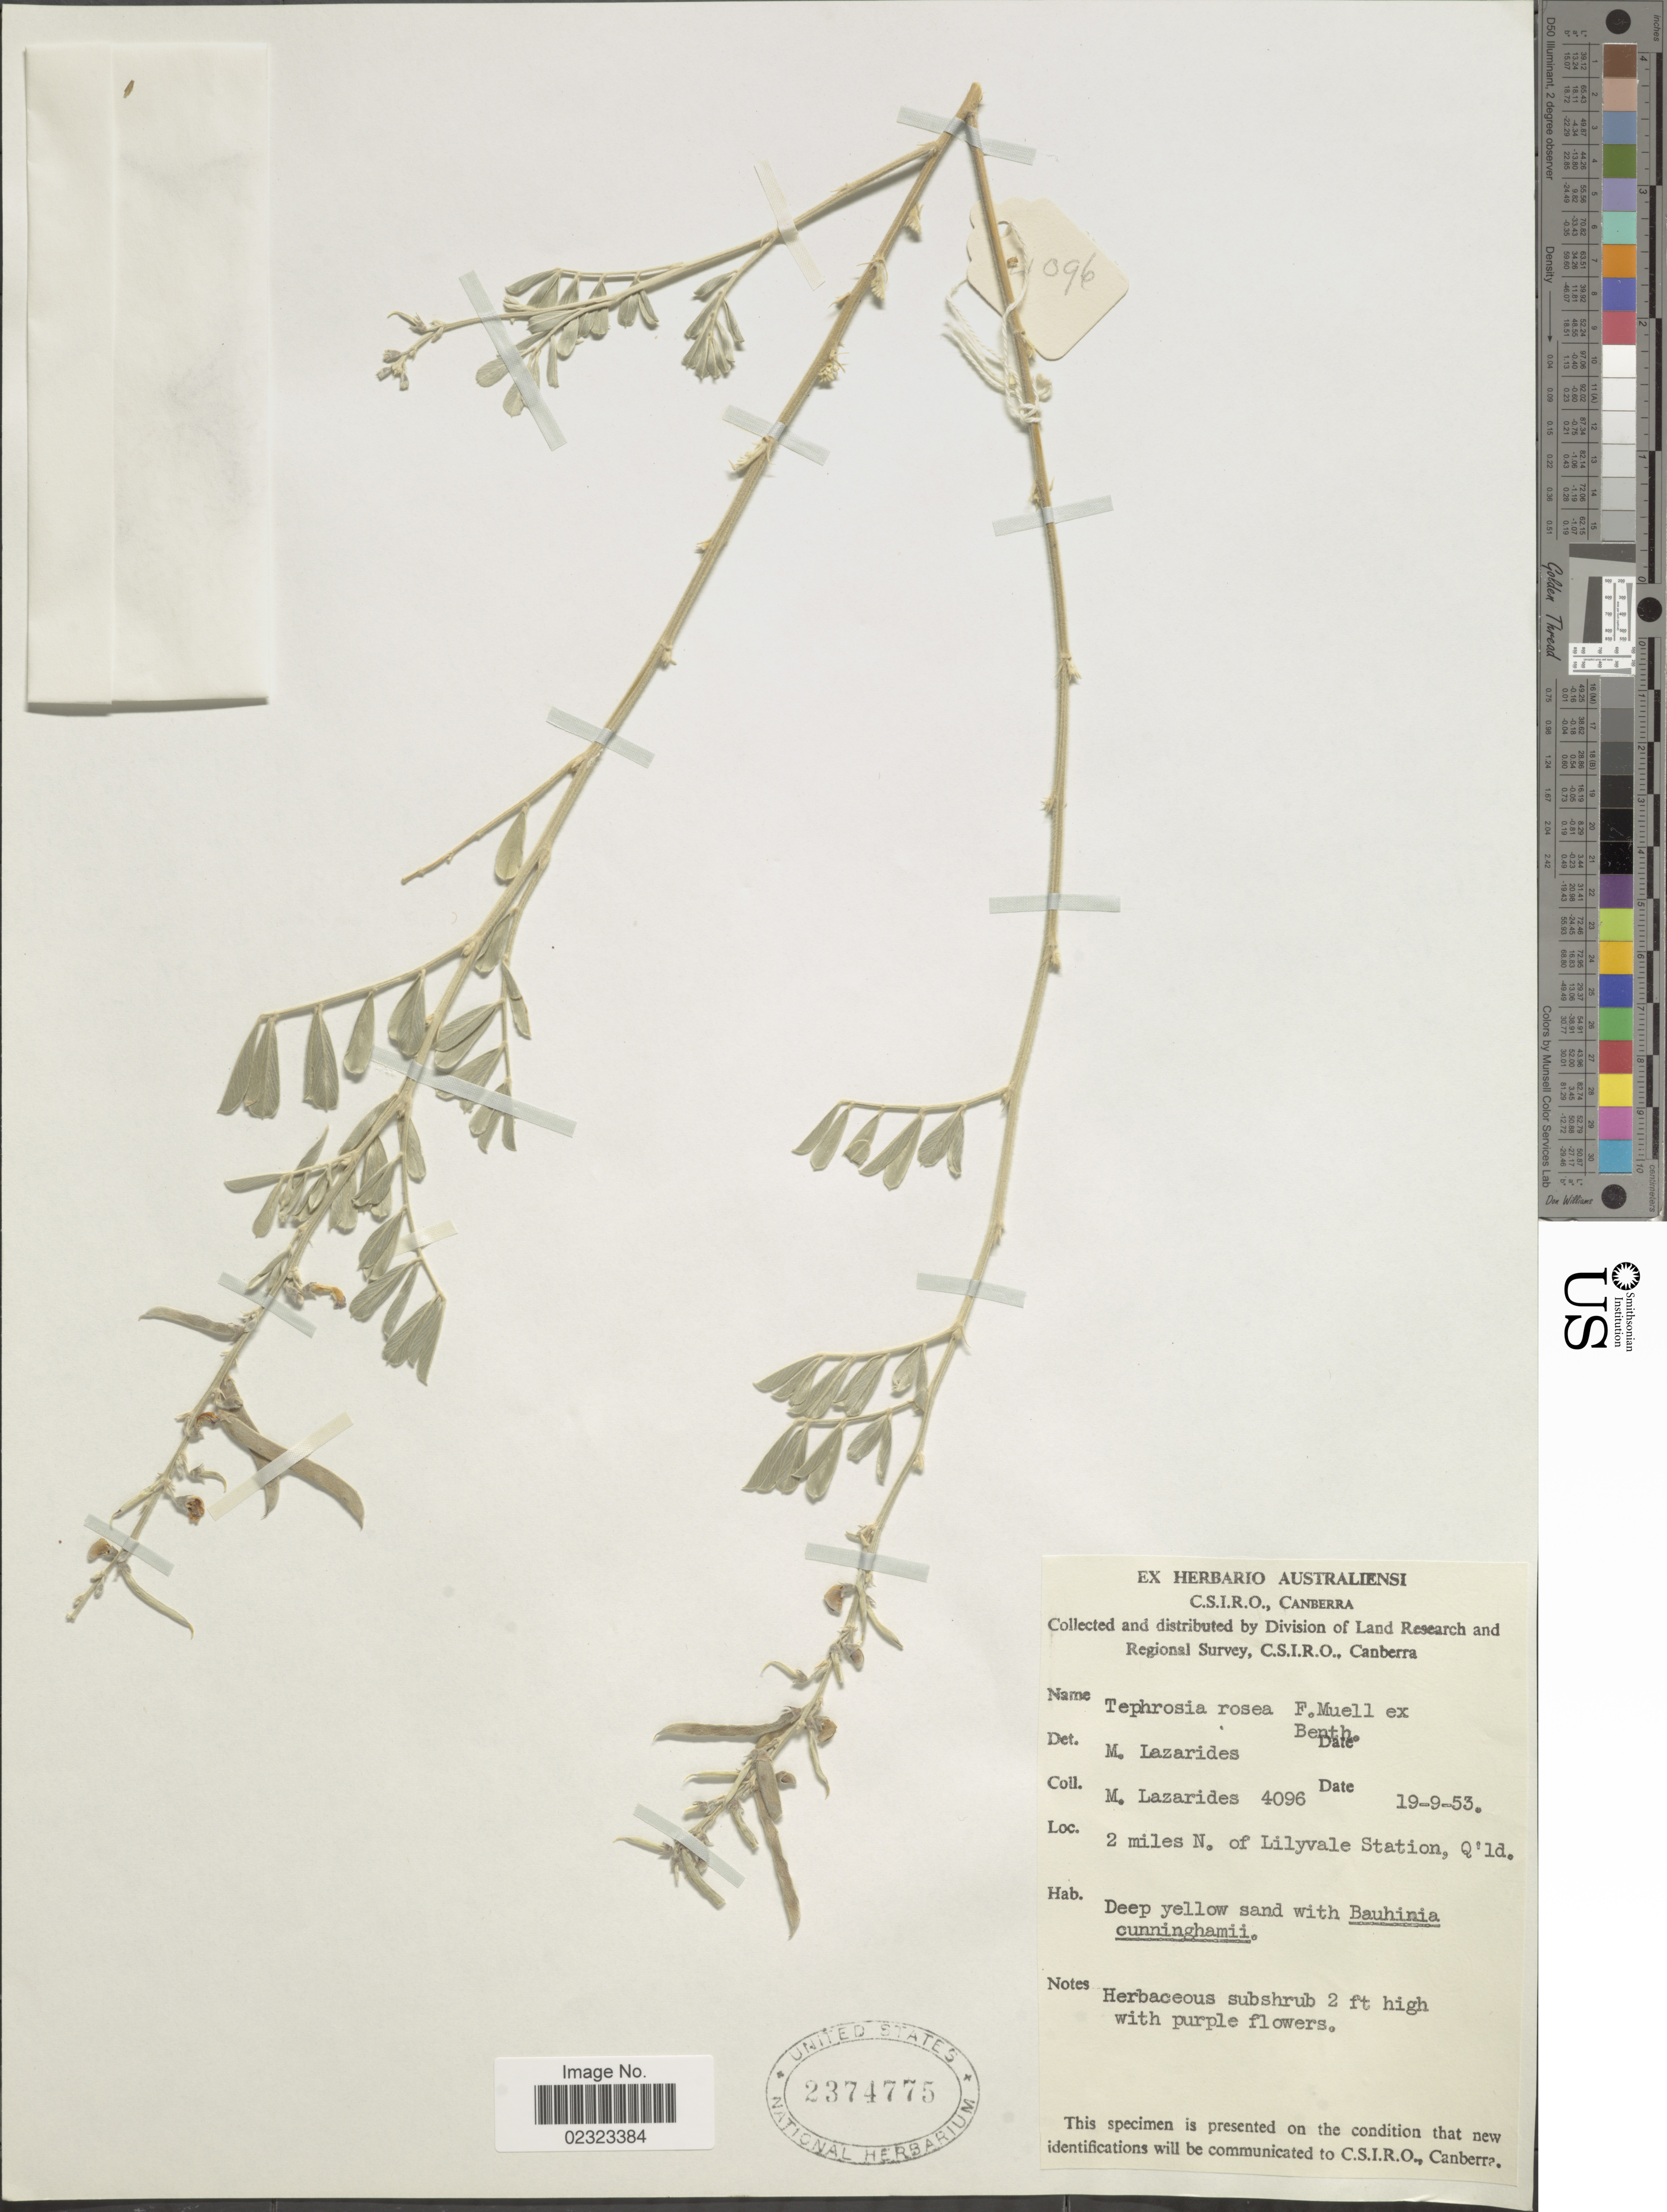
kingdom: Plantae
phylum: Tracheophyta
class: Magnoliopsida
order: Fabales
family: Fabaceae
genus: Tephrosia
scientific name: Tephrosia rosea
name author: F. Muell. ex Benth.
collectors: M. Lazarides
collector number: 4096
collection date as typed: Transcribed d/m/y: 19/9/53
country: Australia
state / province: Queensland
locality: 2 miles N. of Lilydale Station.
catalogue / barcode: US 2374775